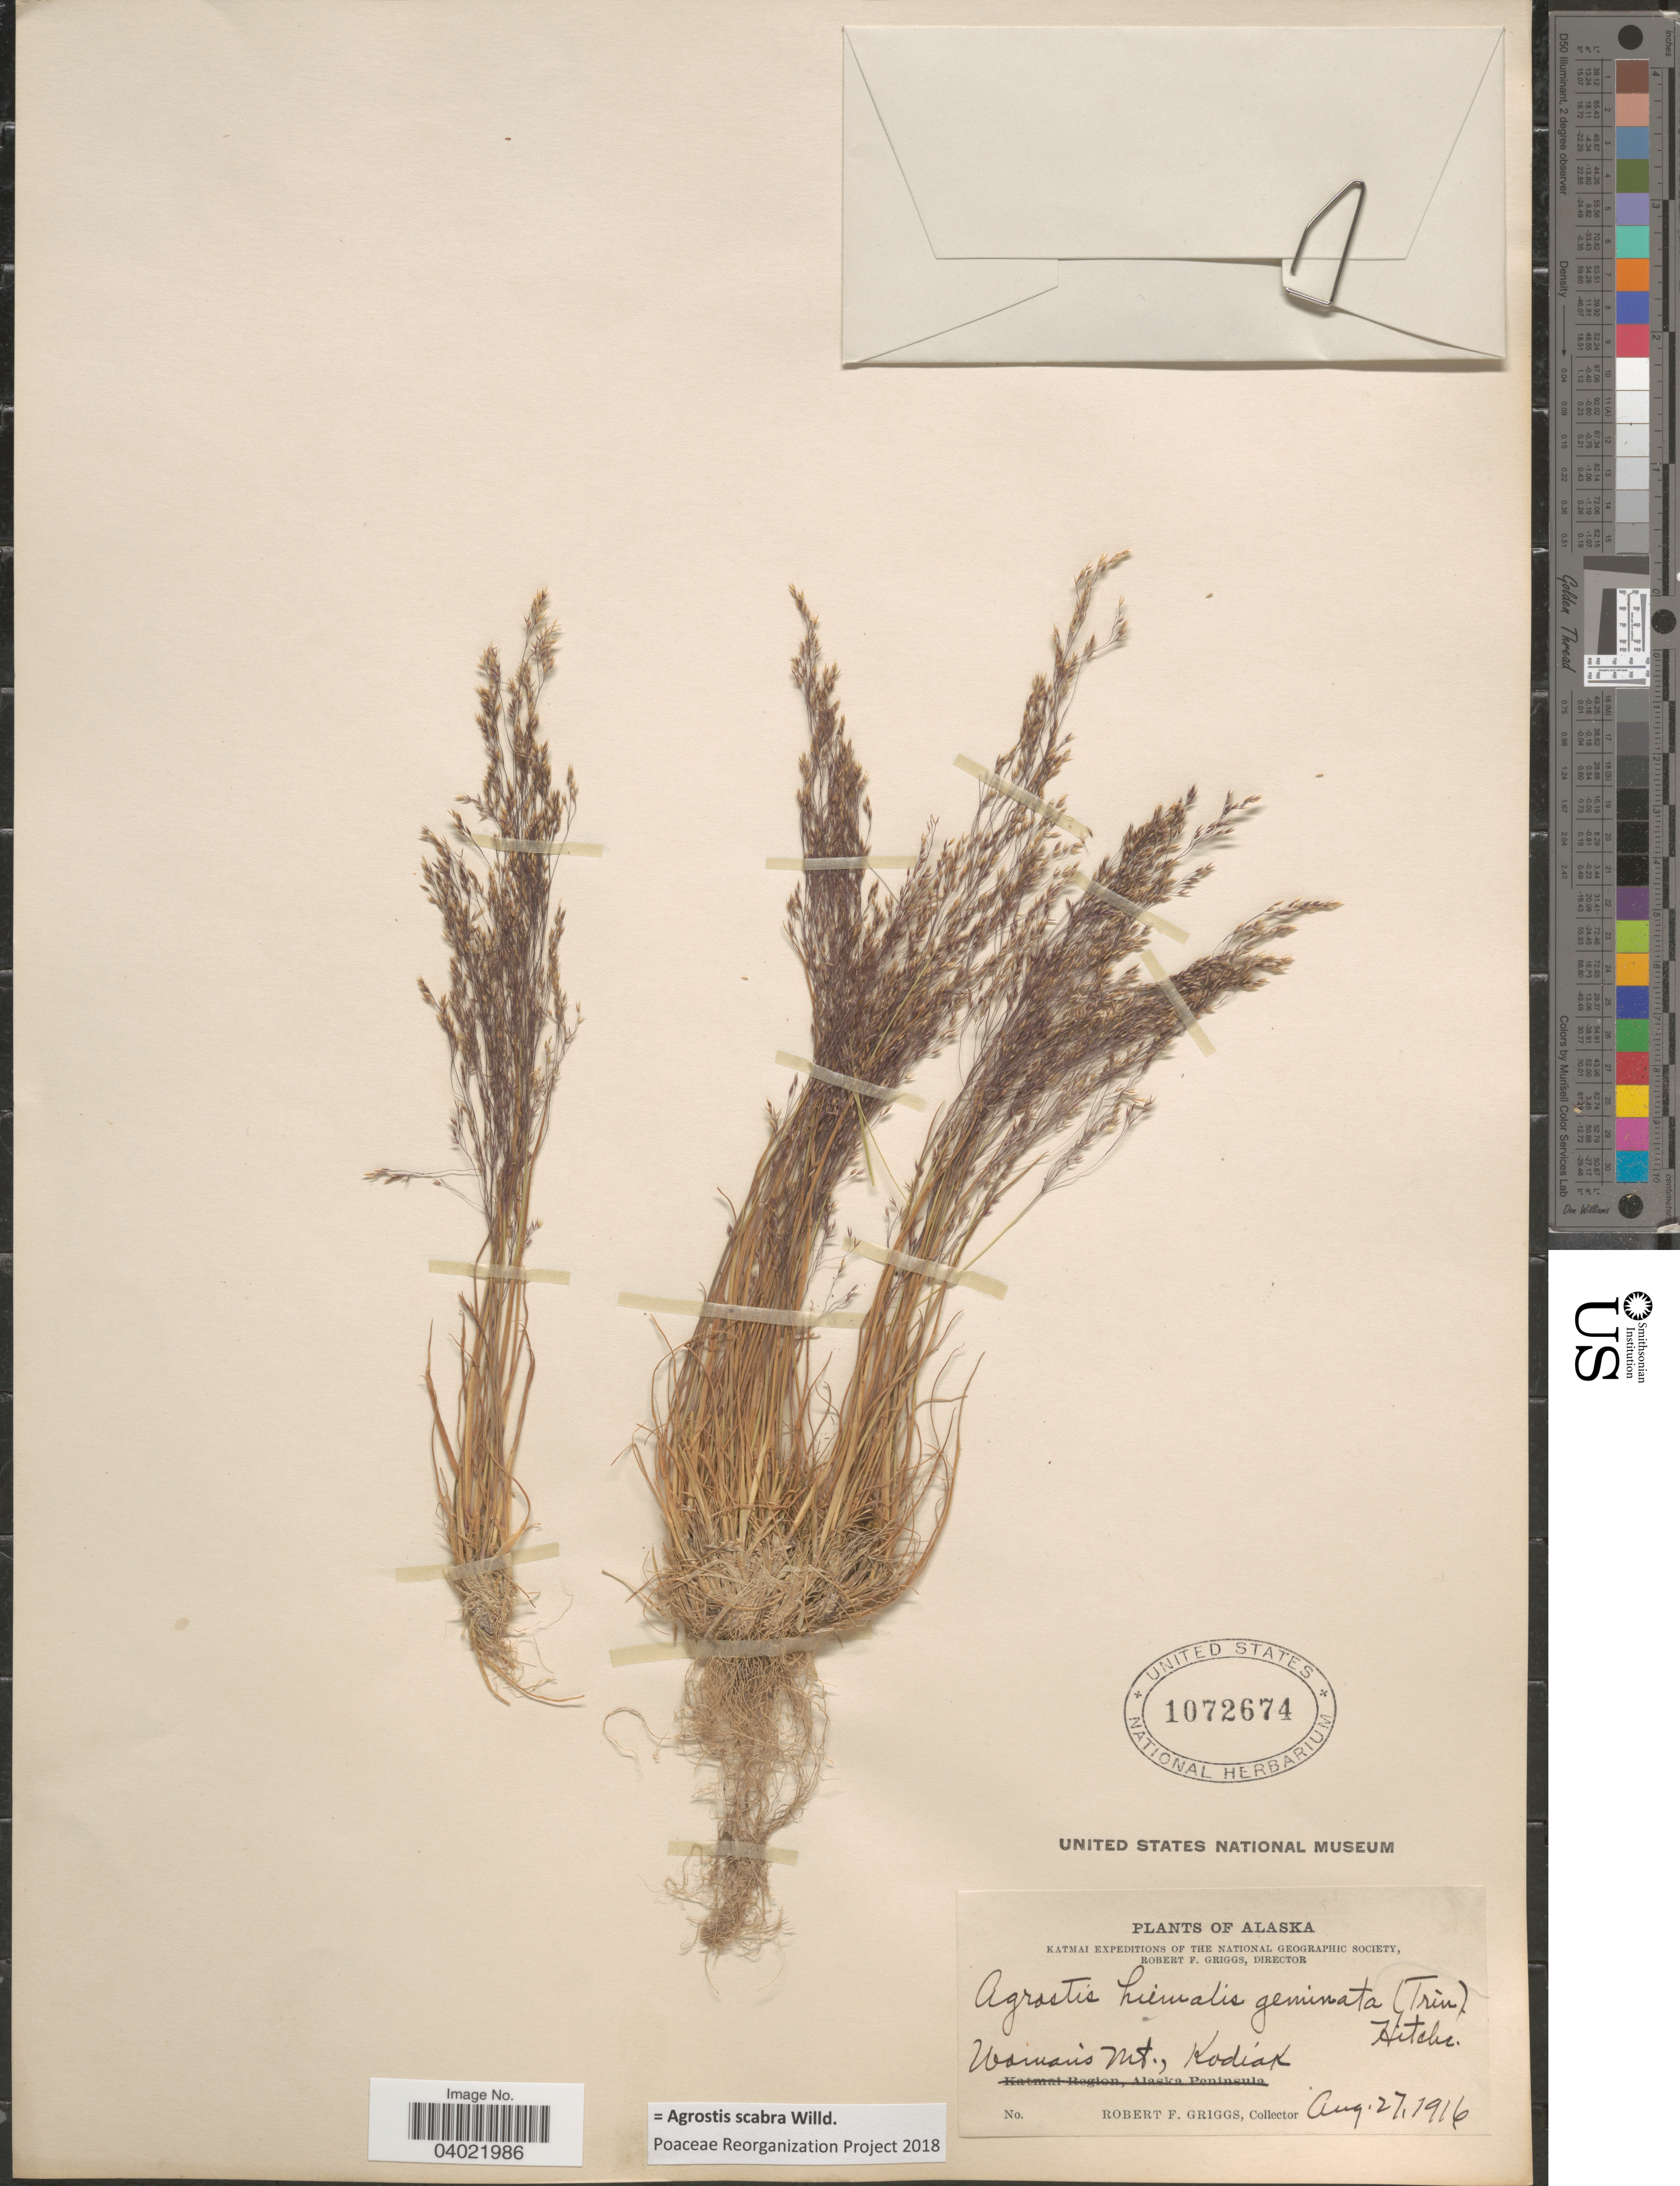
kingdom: Plantae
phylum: Tracheophyta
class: Liliopsida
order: Poales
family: Poaceae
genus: Agrostis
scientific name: Agrostis scabra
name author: Willd.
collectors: R. F. Griggs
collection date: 1916-08-27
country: United States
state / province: Alaska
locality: Woman's Mt., Kodiak.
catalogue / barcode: US 1072674